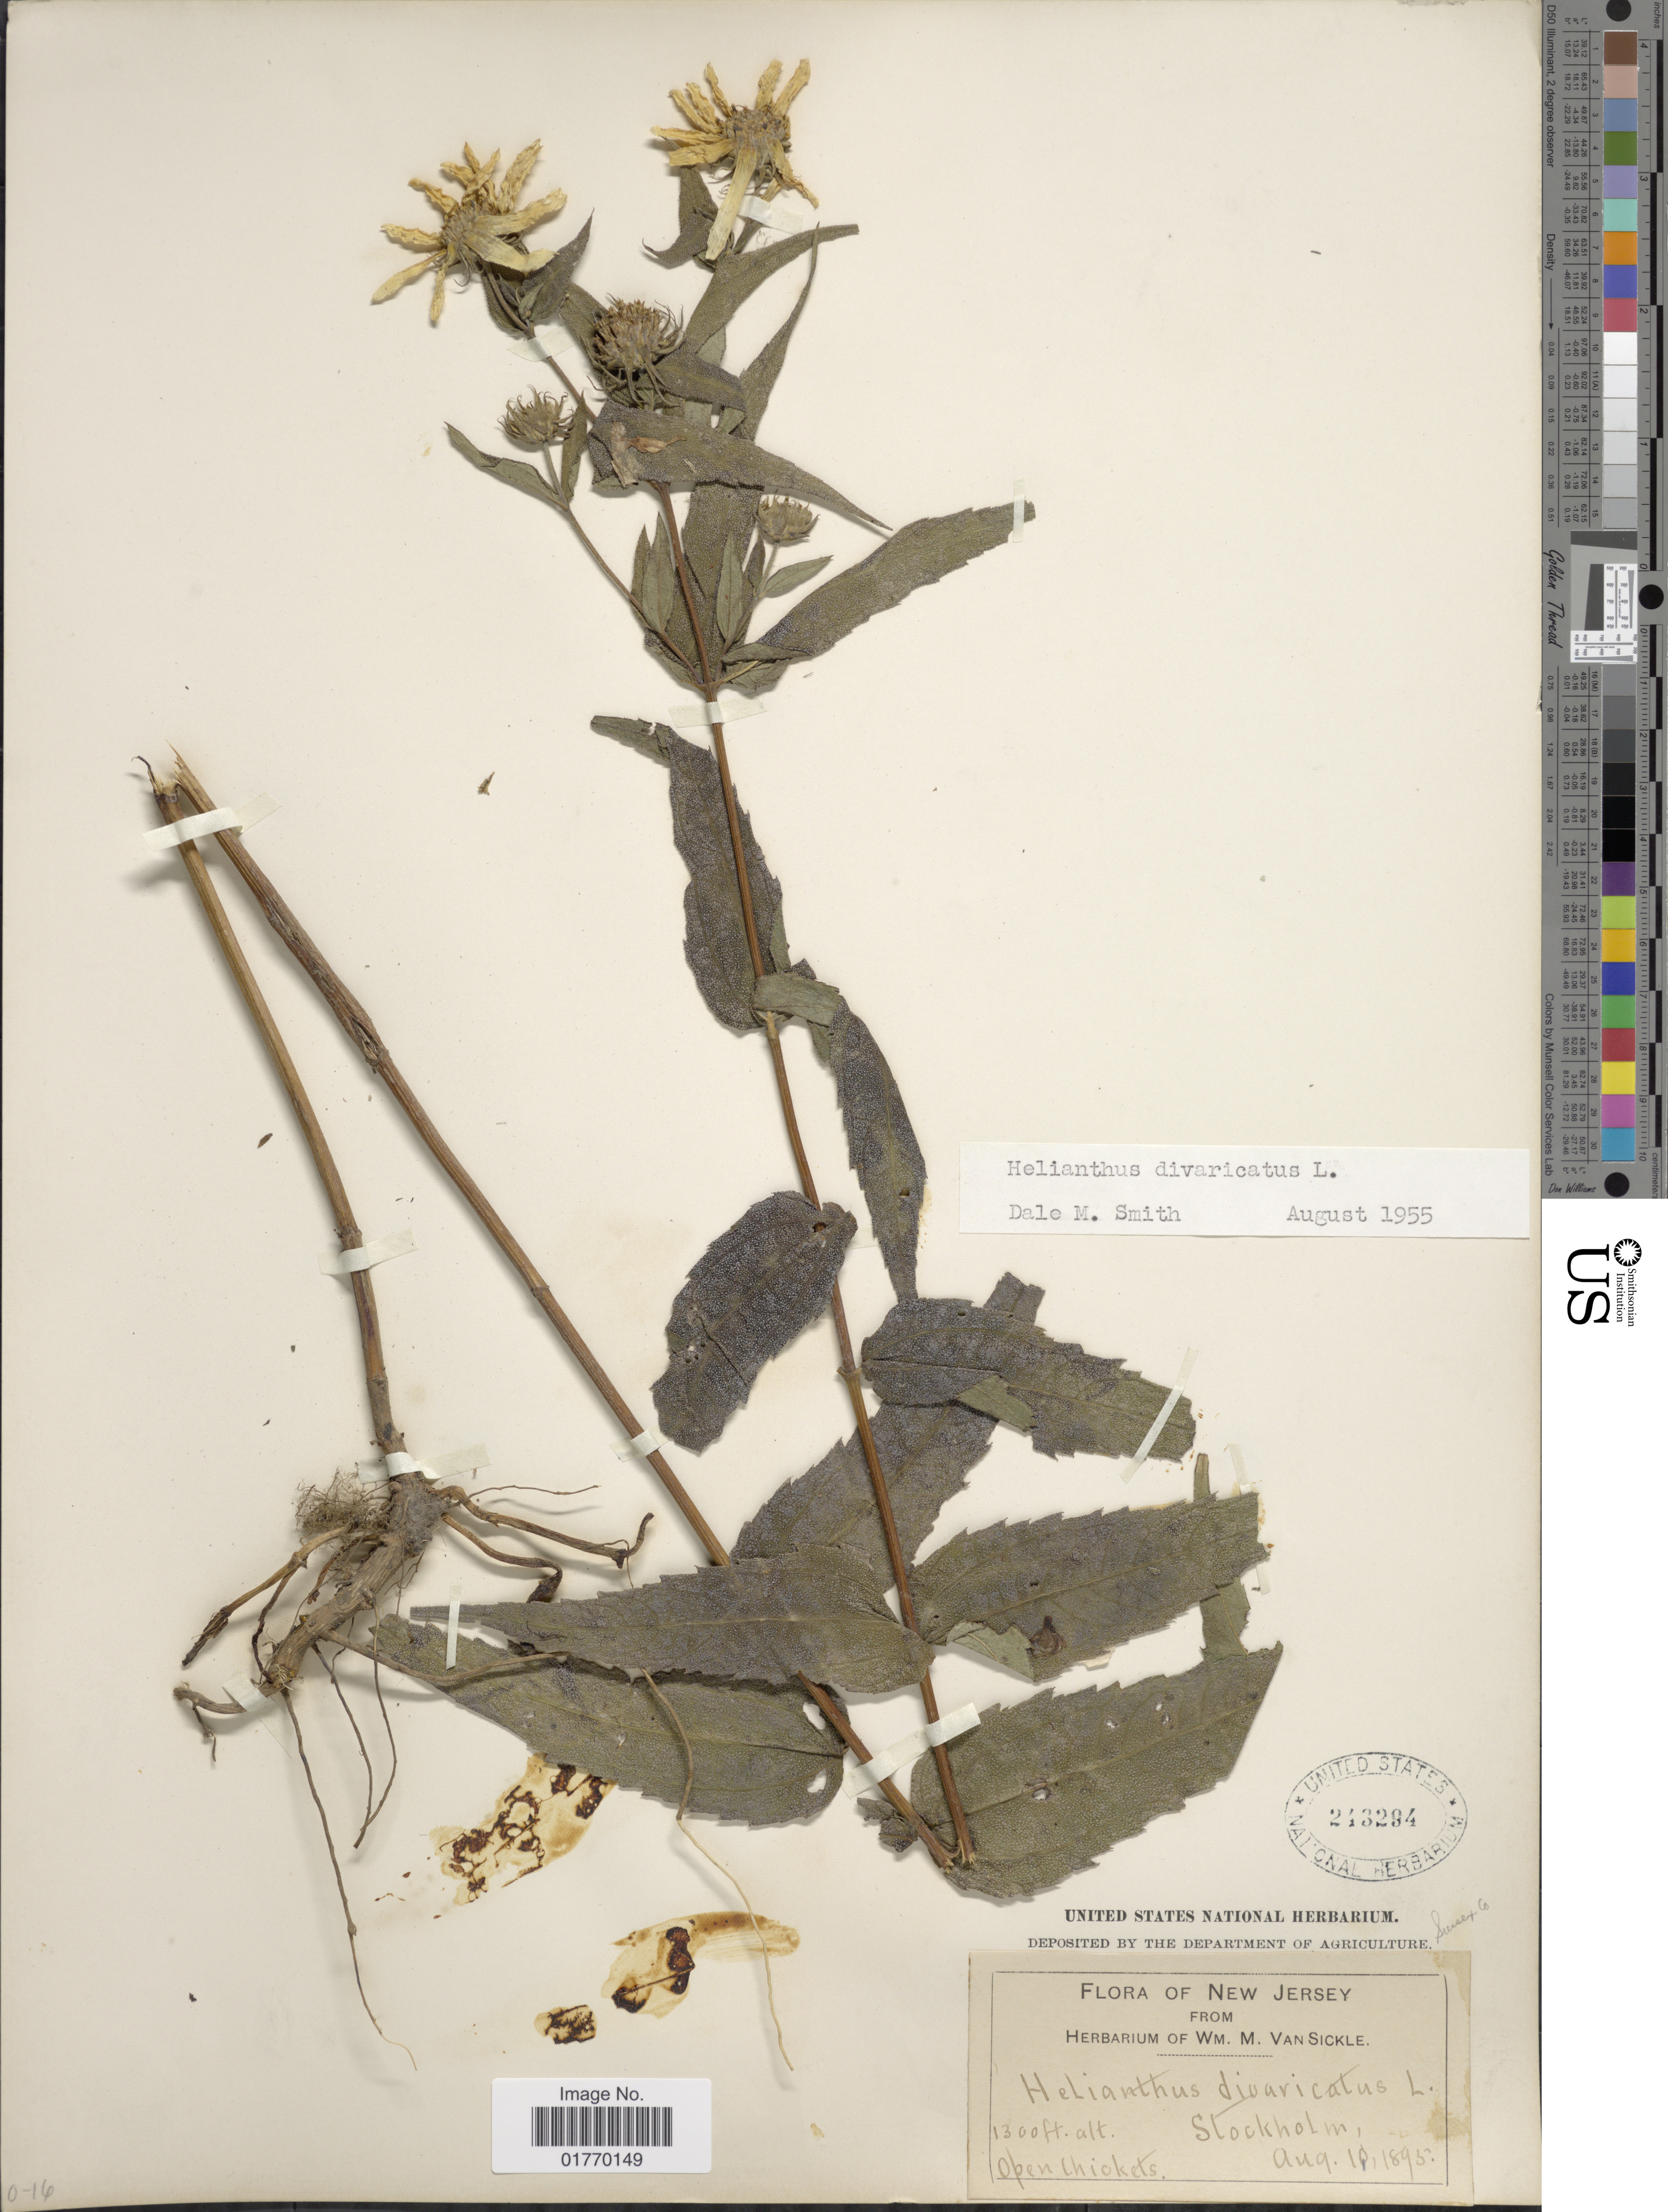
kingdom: Plantae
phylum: Tracheophyta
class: Magnoliopsida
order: Asterales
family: Asteraceae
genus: Helianthus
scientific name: Helianthus divaricatus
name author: L.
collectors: ex herb. Wm. M. Van Sickle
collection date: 1895-08-10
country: United States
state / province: New Jersey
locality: Stockholm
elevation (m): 396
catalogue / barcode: US 243294